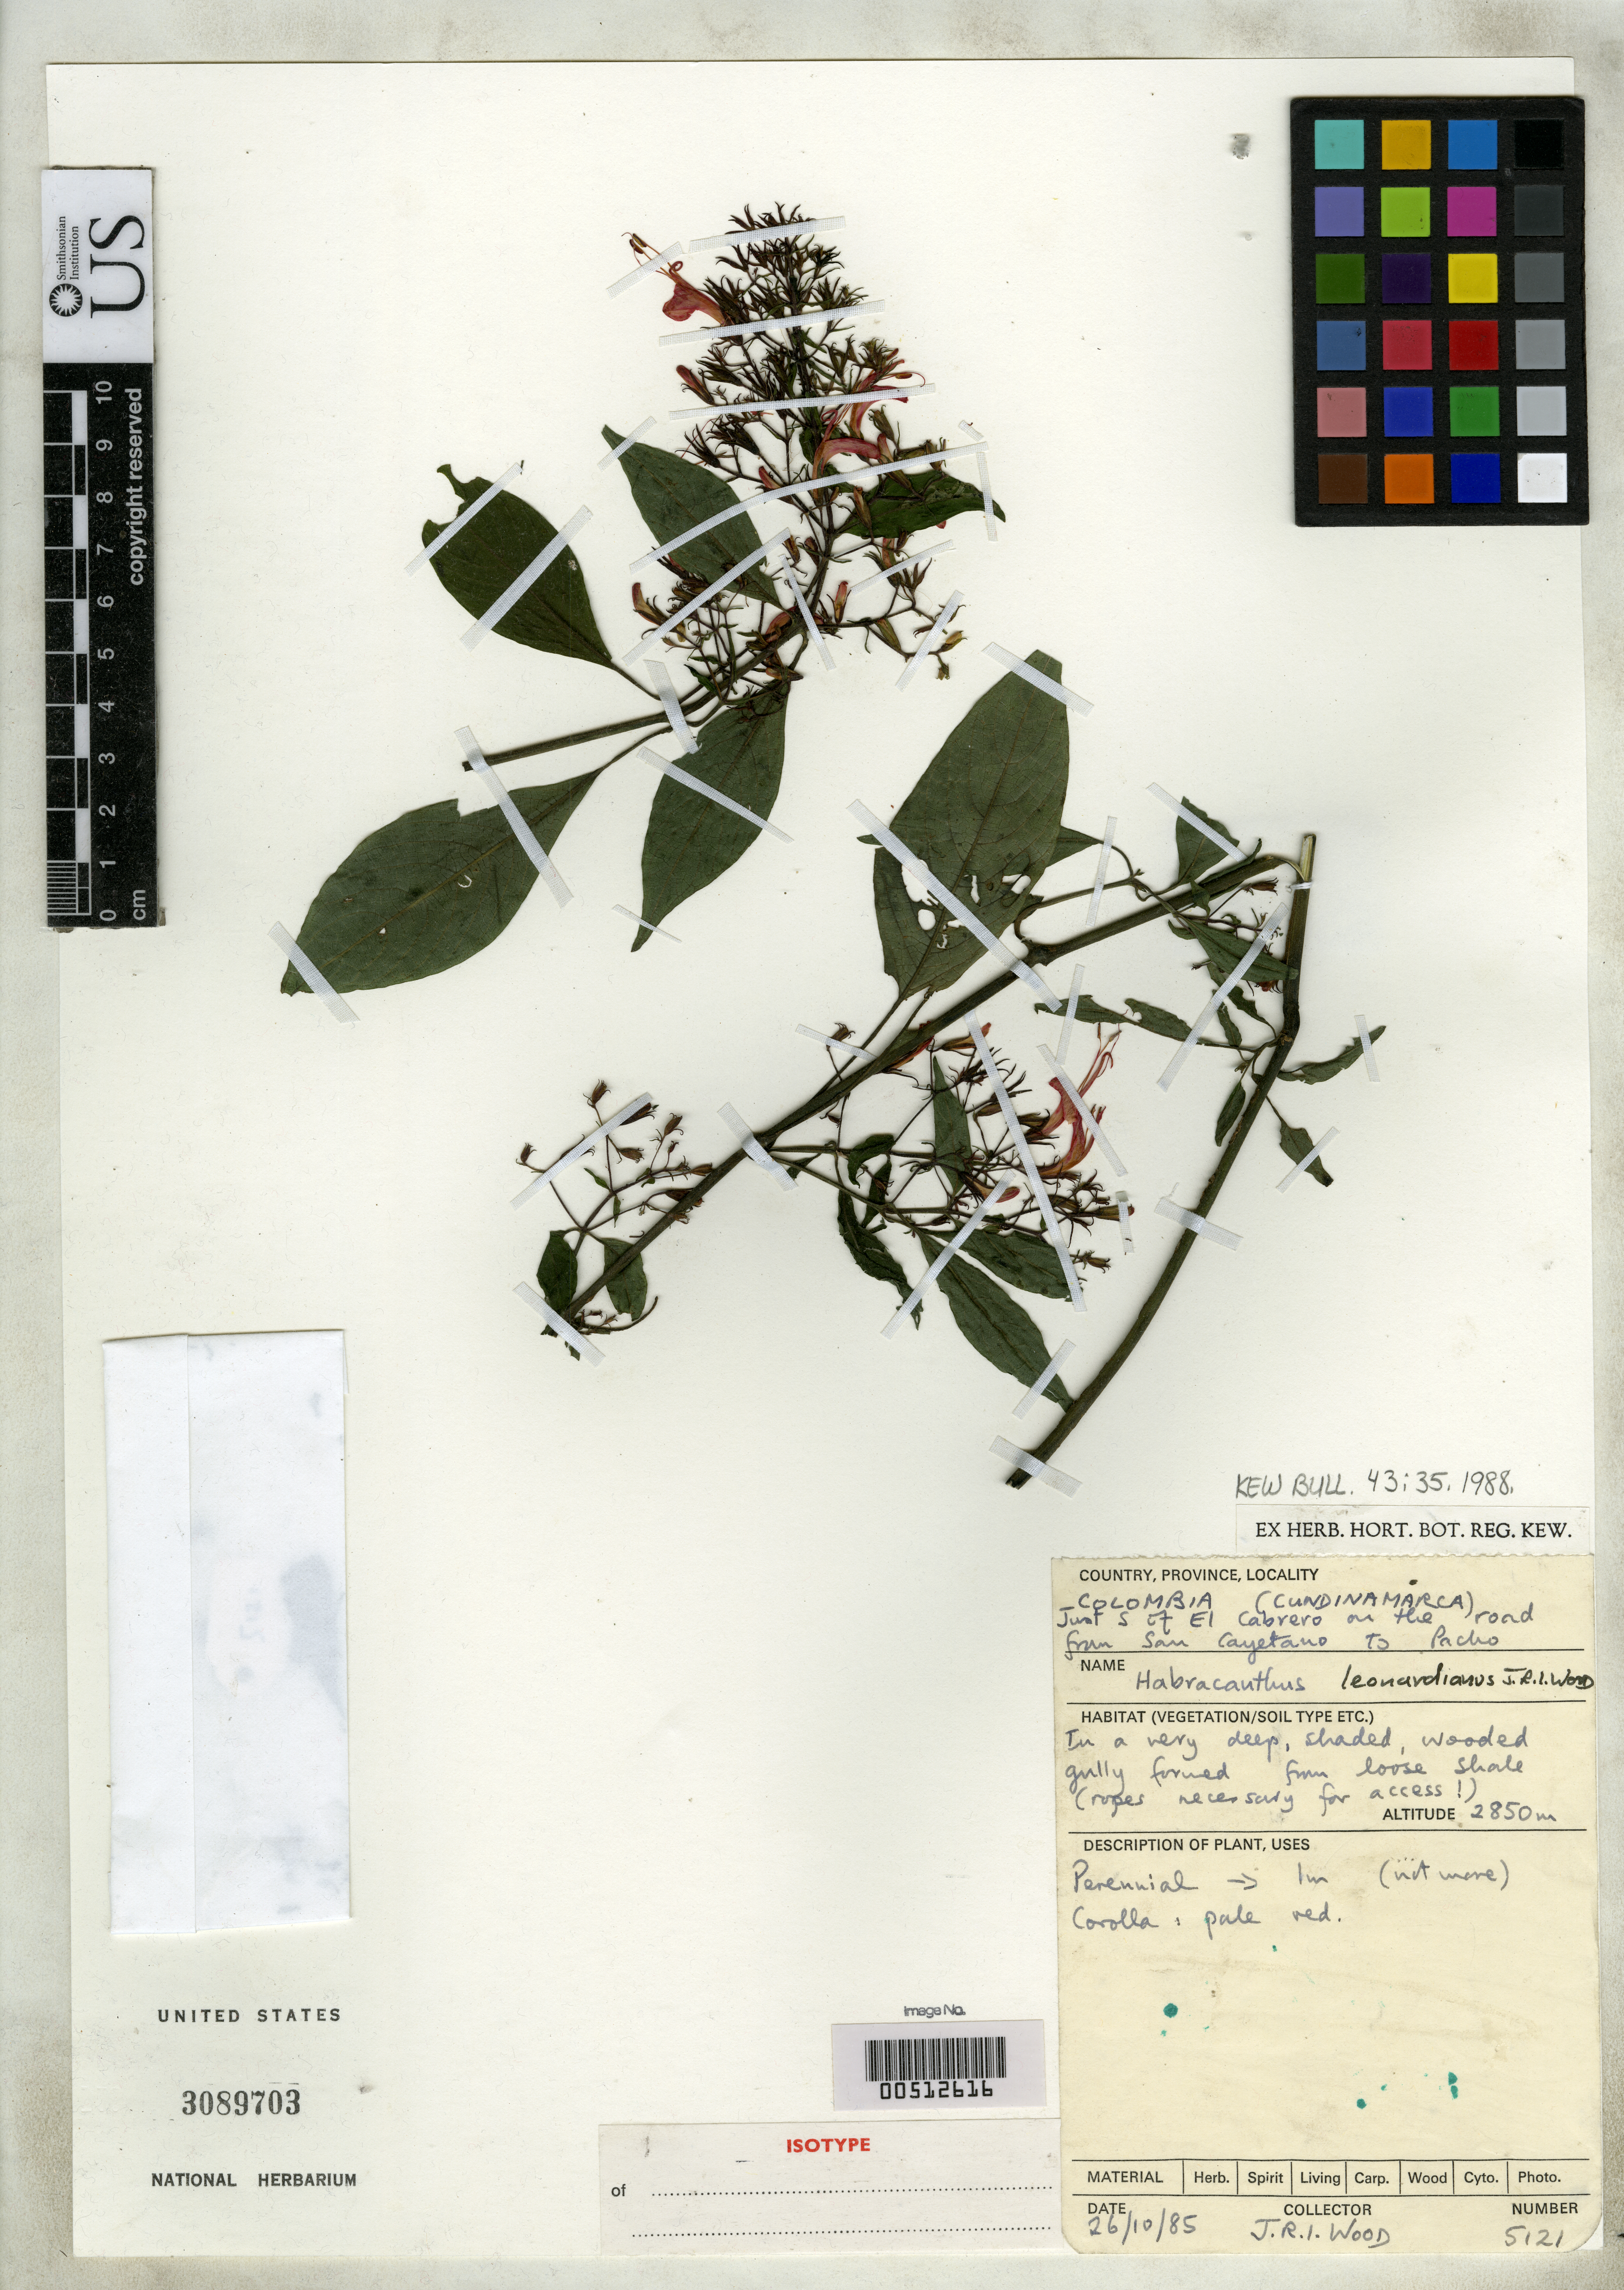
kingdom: Plantae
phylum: Tracheophyta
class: Magnoliopsida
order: Lamiales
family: Acanthaceae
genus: Habracanthus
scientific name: Habracanthus leonardianus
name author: J.R.I. Wood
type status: Isotype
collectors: J. R. I. Wood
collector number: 5121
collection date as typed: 26 Oct 1985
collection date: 1985-10-26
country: Colombia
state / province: Cundinamarca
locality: Just S of el Cabrero on road from Sancayetano to Pacho.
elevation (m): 2850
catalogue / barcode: US 3089703